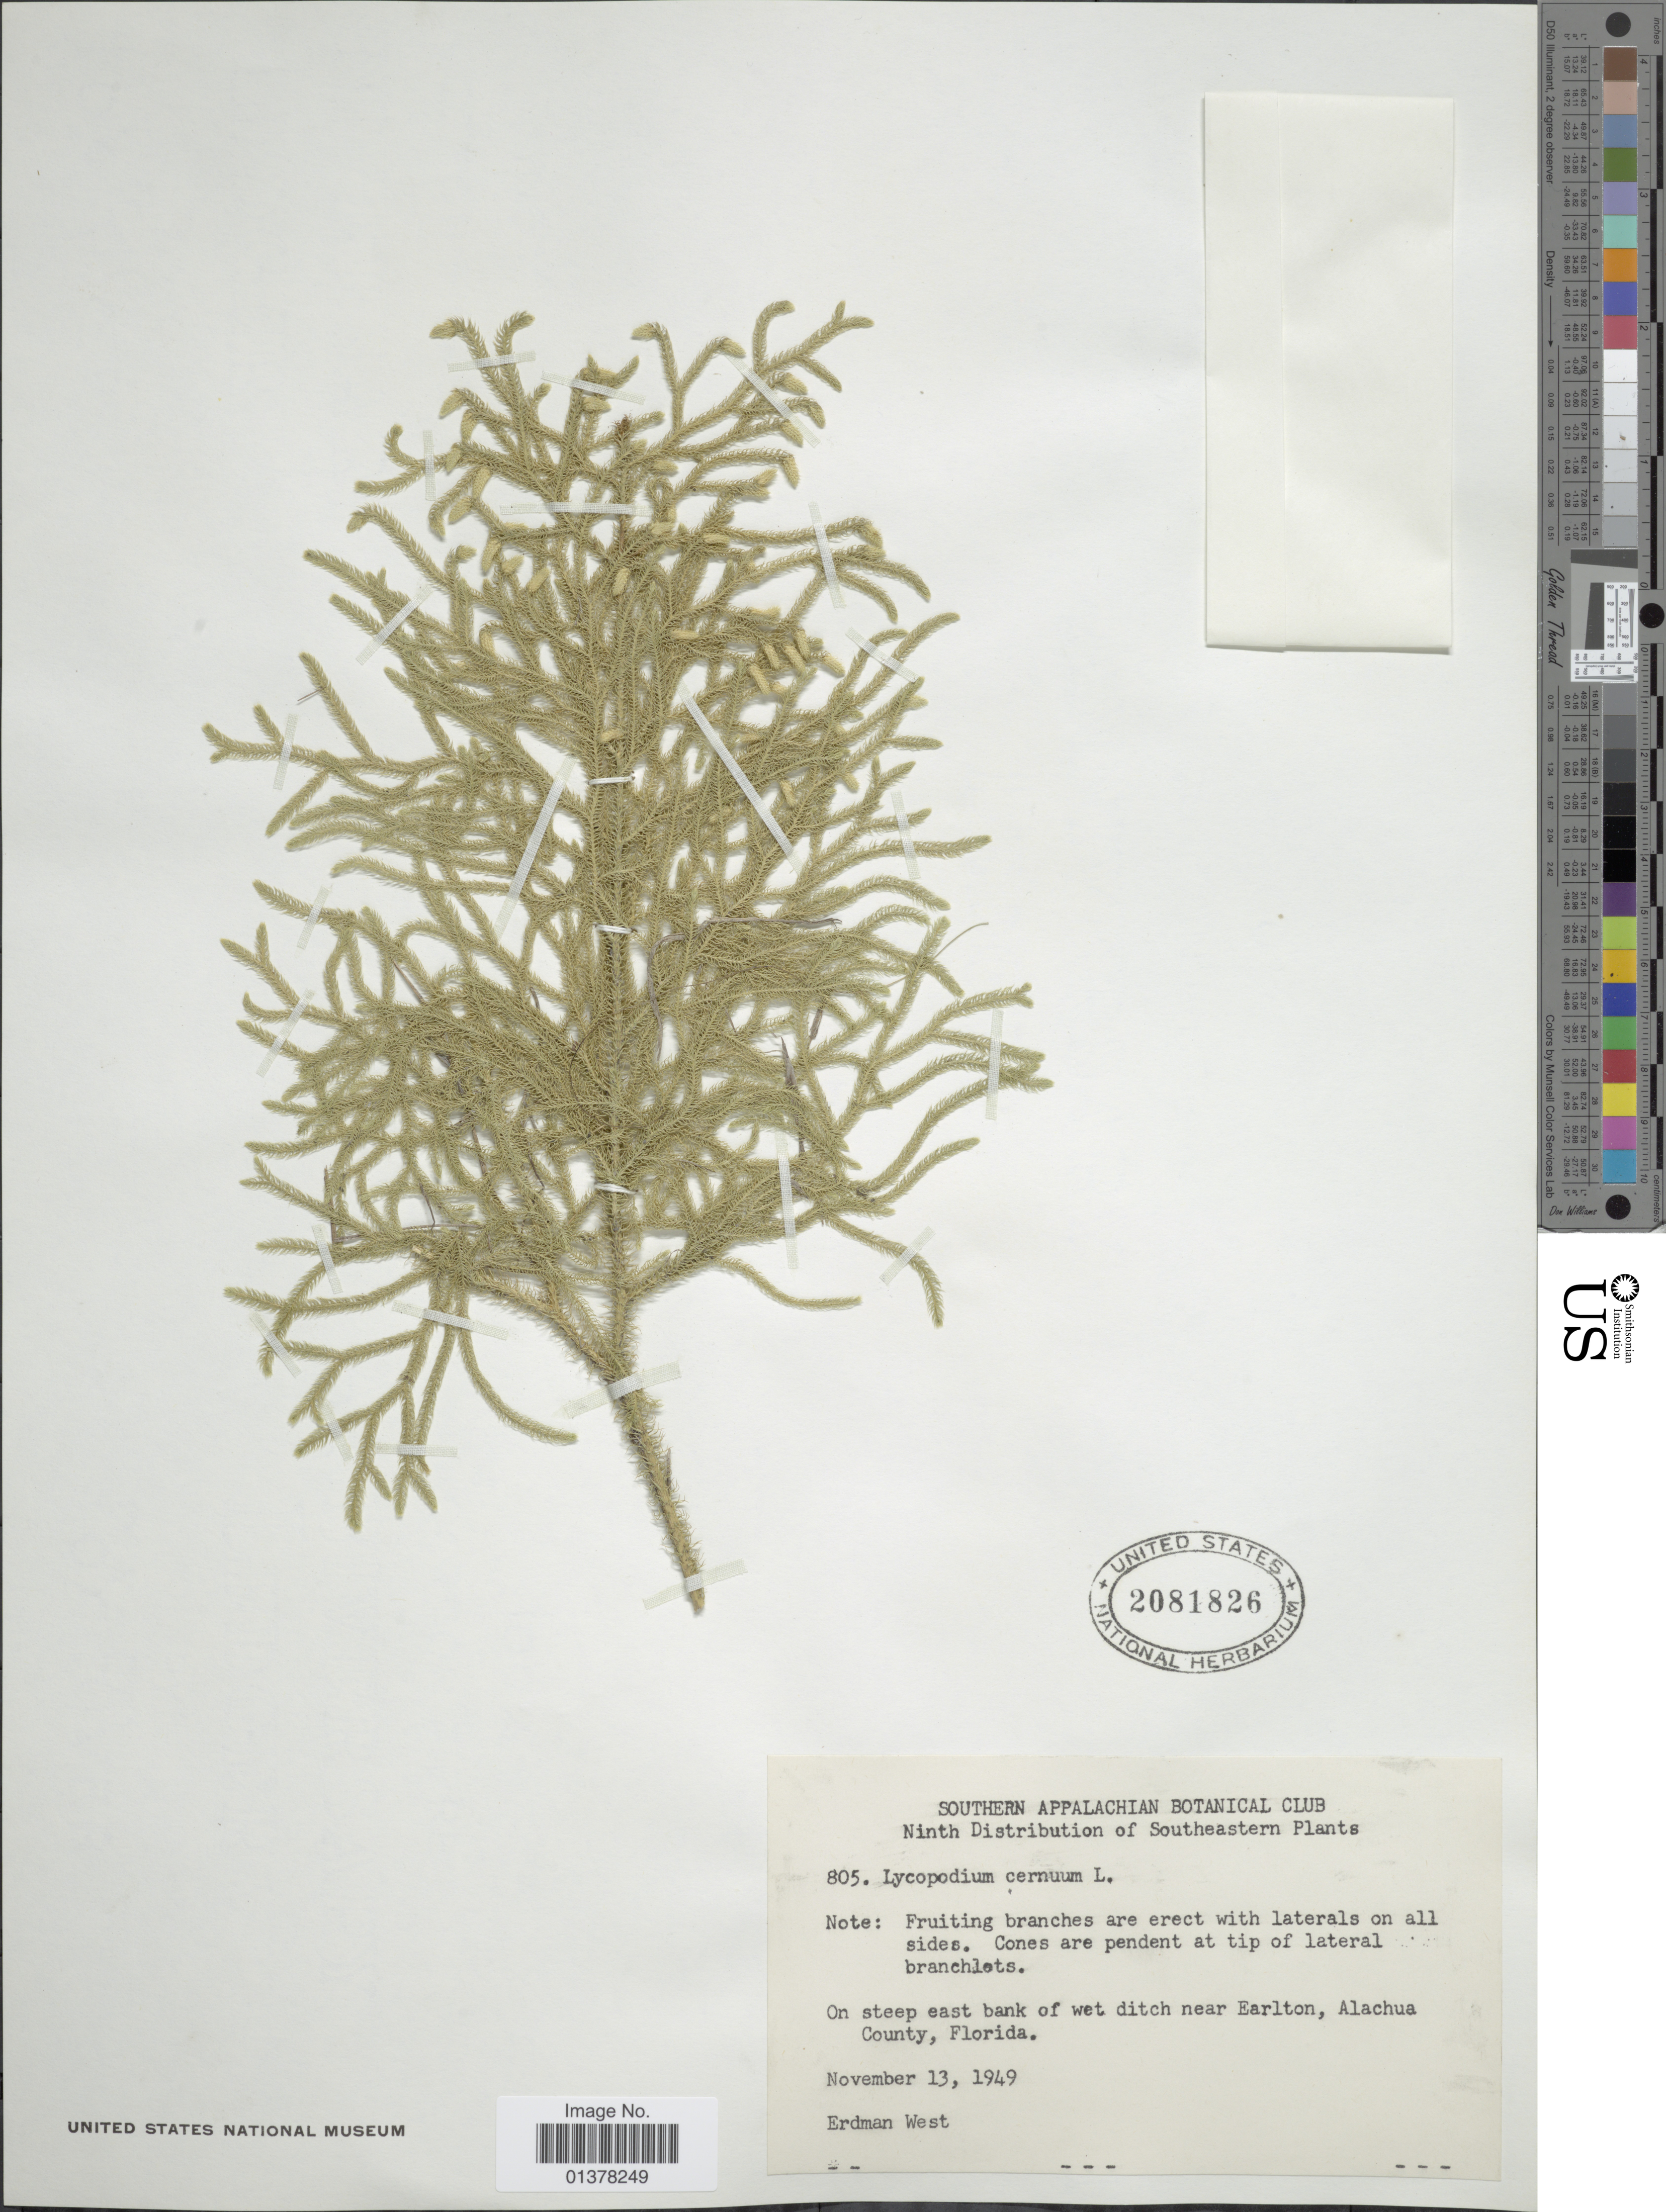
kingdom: Plantae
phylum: Tracheophyta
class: Lycopodiopsida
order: Lycopodiales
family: Lycopodiaceae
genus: Palhinhaea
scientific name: Palhinhaea cernua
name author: (L.) Vasc. & Franco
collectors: E. West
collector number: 805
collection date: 1949-11-13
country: United States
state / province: Florida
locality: On steep east bank of wet ditch near Earlton, Alachua County,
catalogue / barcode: US 2081826